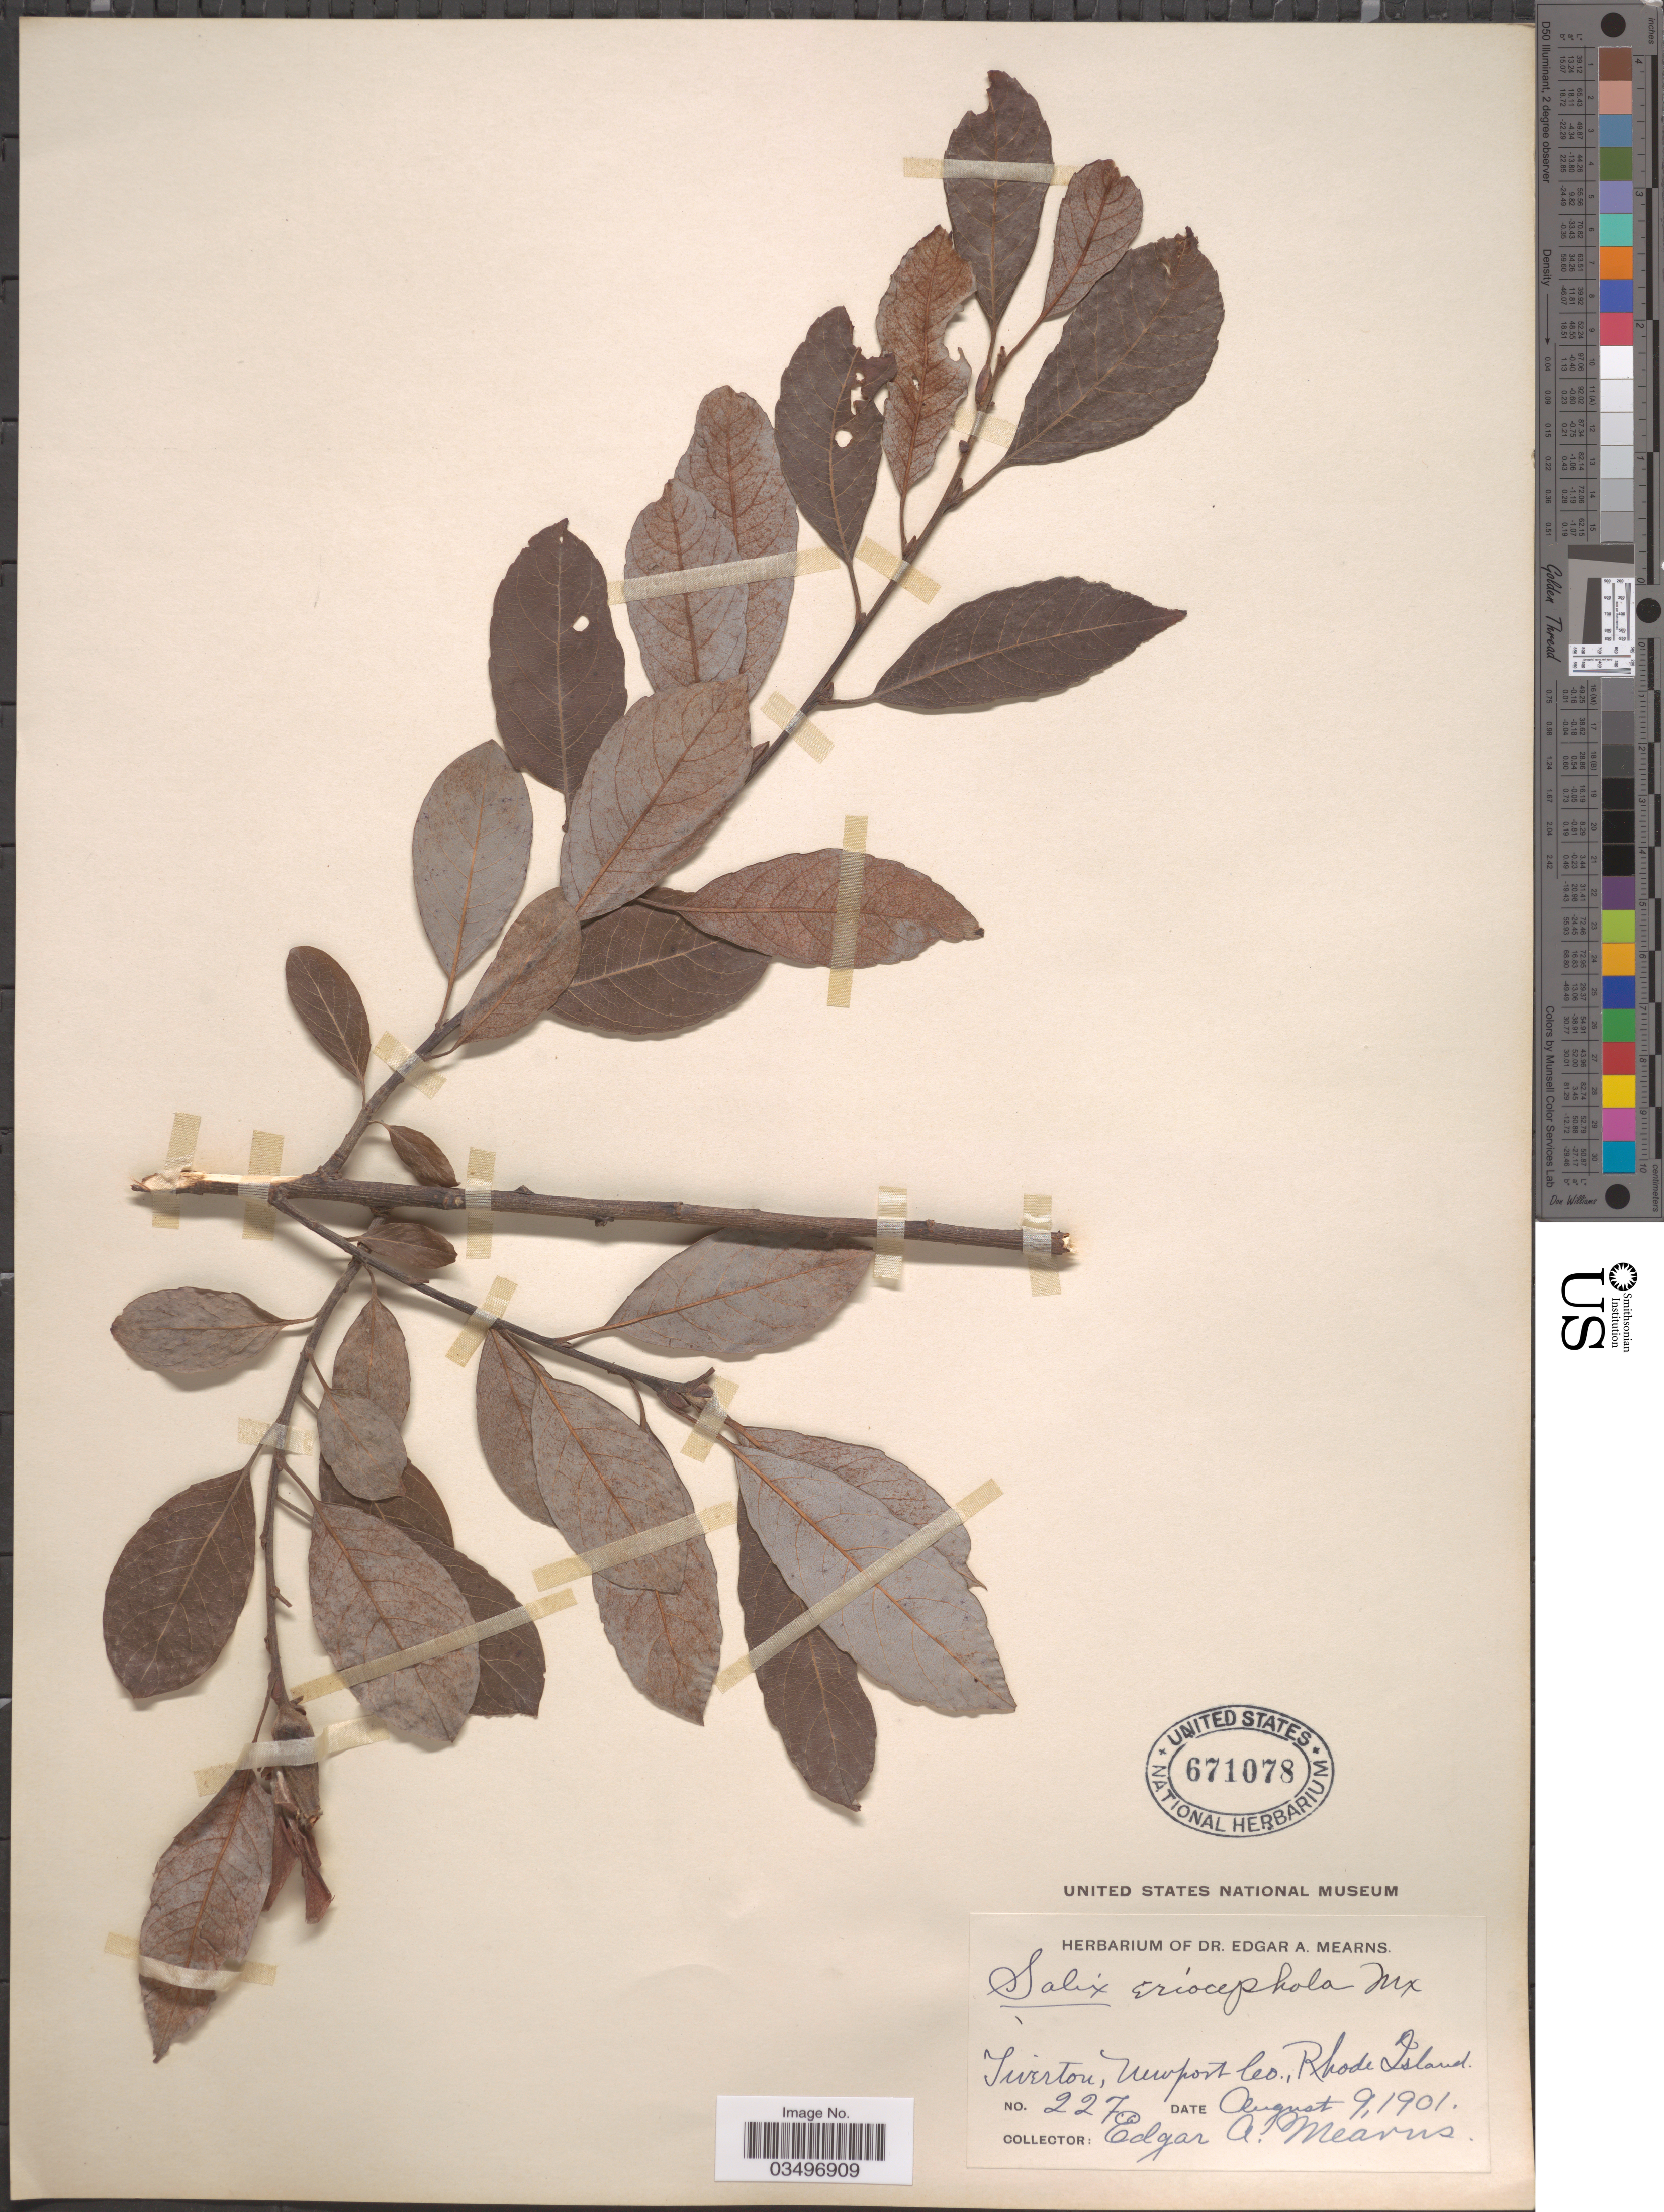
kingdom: Plantae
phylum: Tracheophyta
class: Magnoliopsida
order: Malpighiales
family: Salicaceae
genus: Salix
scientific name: Salix eriocephala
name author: Michx.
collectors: E. A. Mearns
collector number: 227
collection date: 1901-08-09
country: United States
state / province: Rhode Island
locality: Tiverton, Newport Co.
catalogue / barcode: US 671078